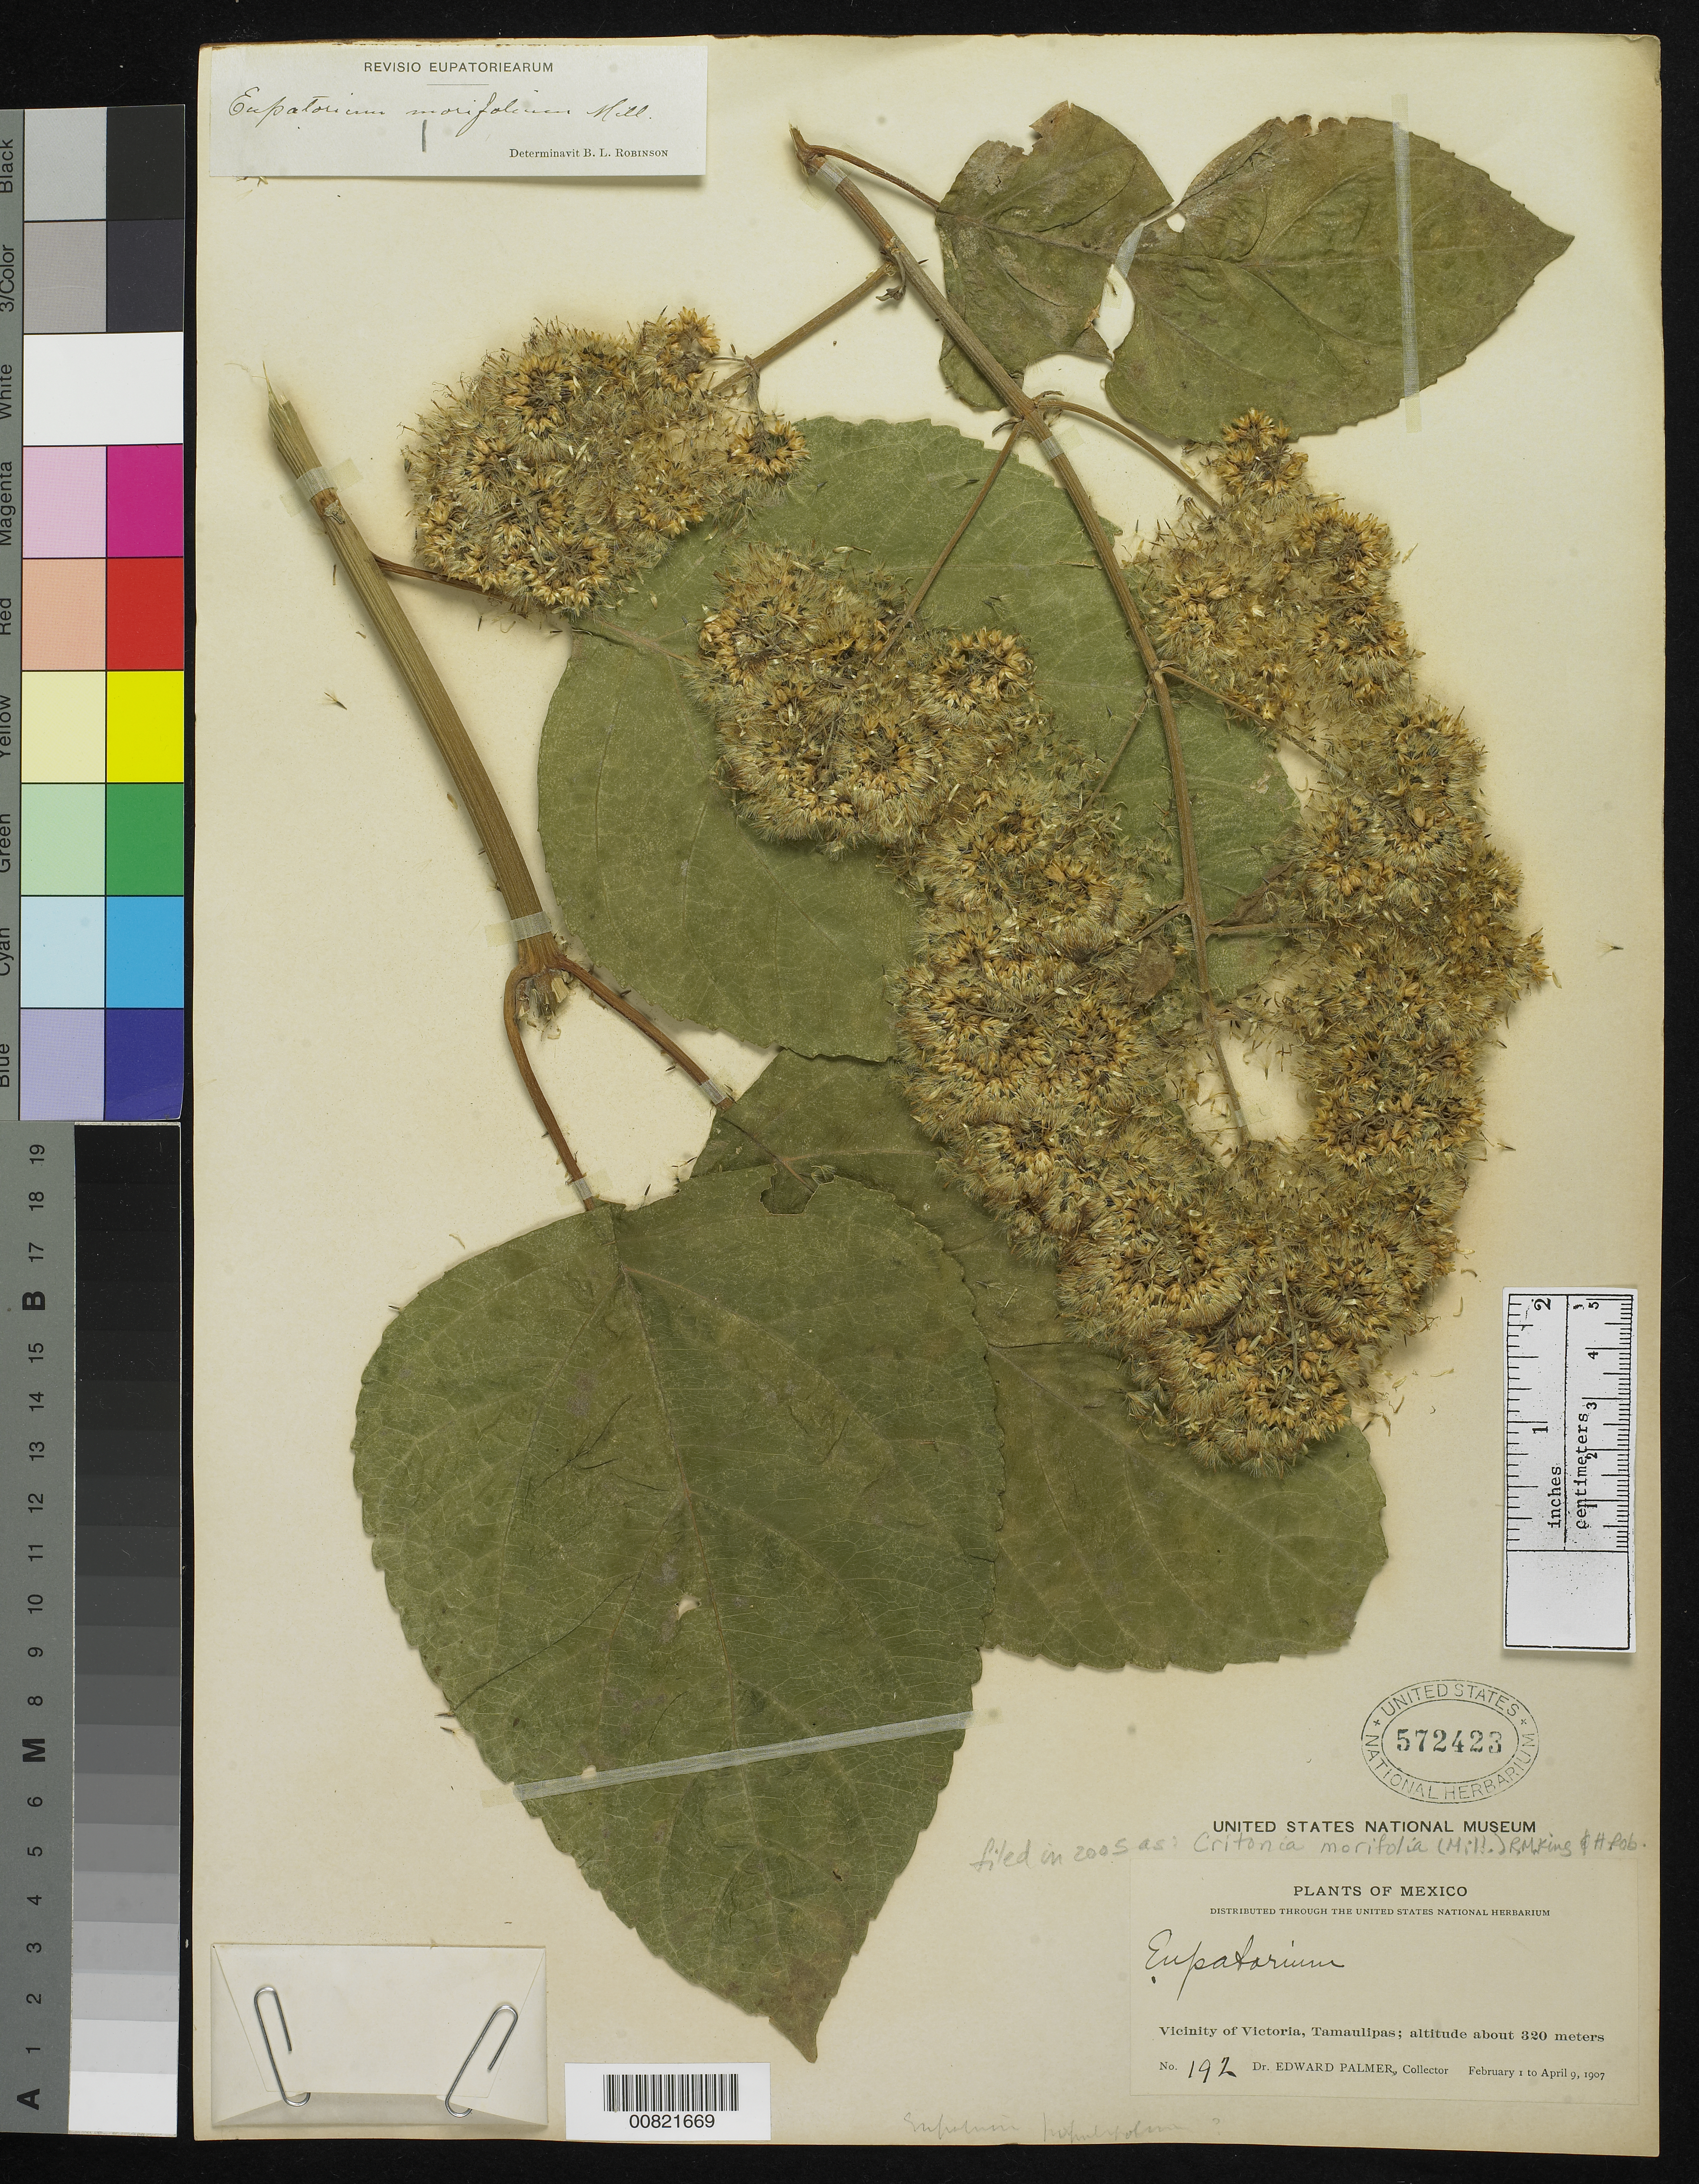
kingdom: Plantae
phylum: Tracheophyta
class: Magnoliopsida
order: Asterales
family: Asteraceae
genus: Critonia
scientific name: Critonia morifolia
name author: (Mill.) R.M. King & H. Rob.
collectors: E. Palmer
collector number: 192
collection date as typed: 01 Feb 1907 to 09 Apr 1907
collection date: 1907-02-01/1907-04-09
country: Mexico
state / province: Tamaulipas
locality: Vicinity of Victoria.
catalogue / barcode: US 572423